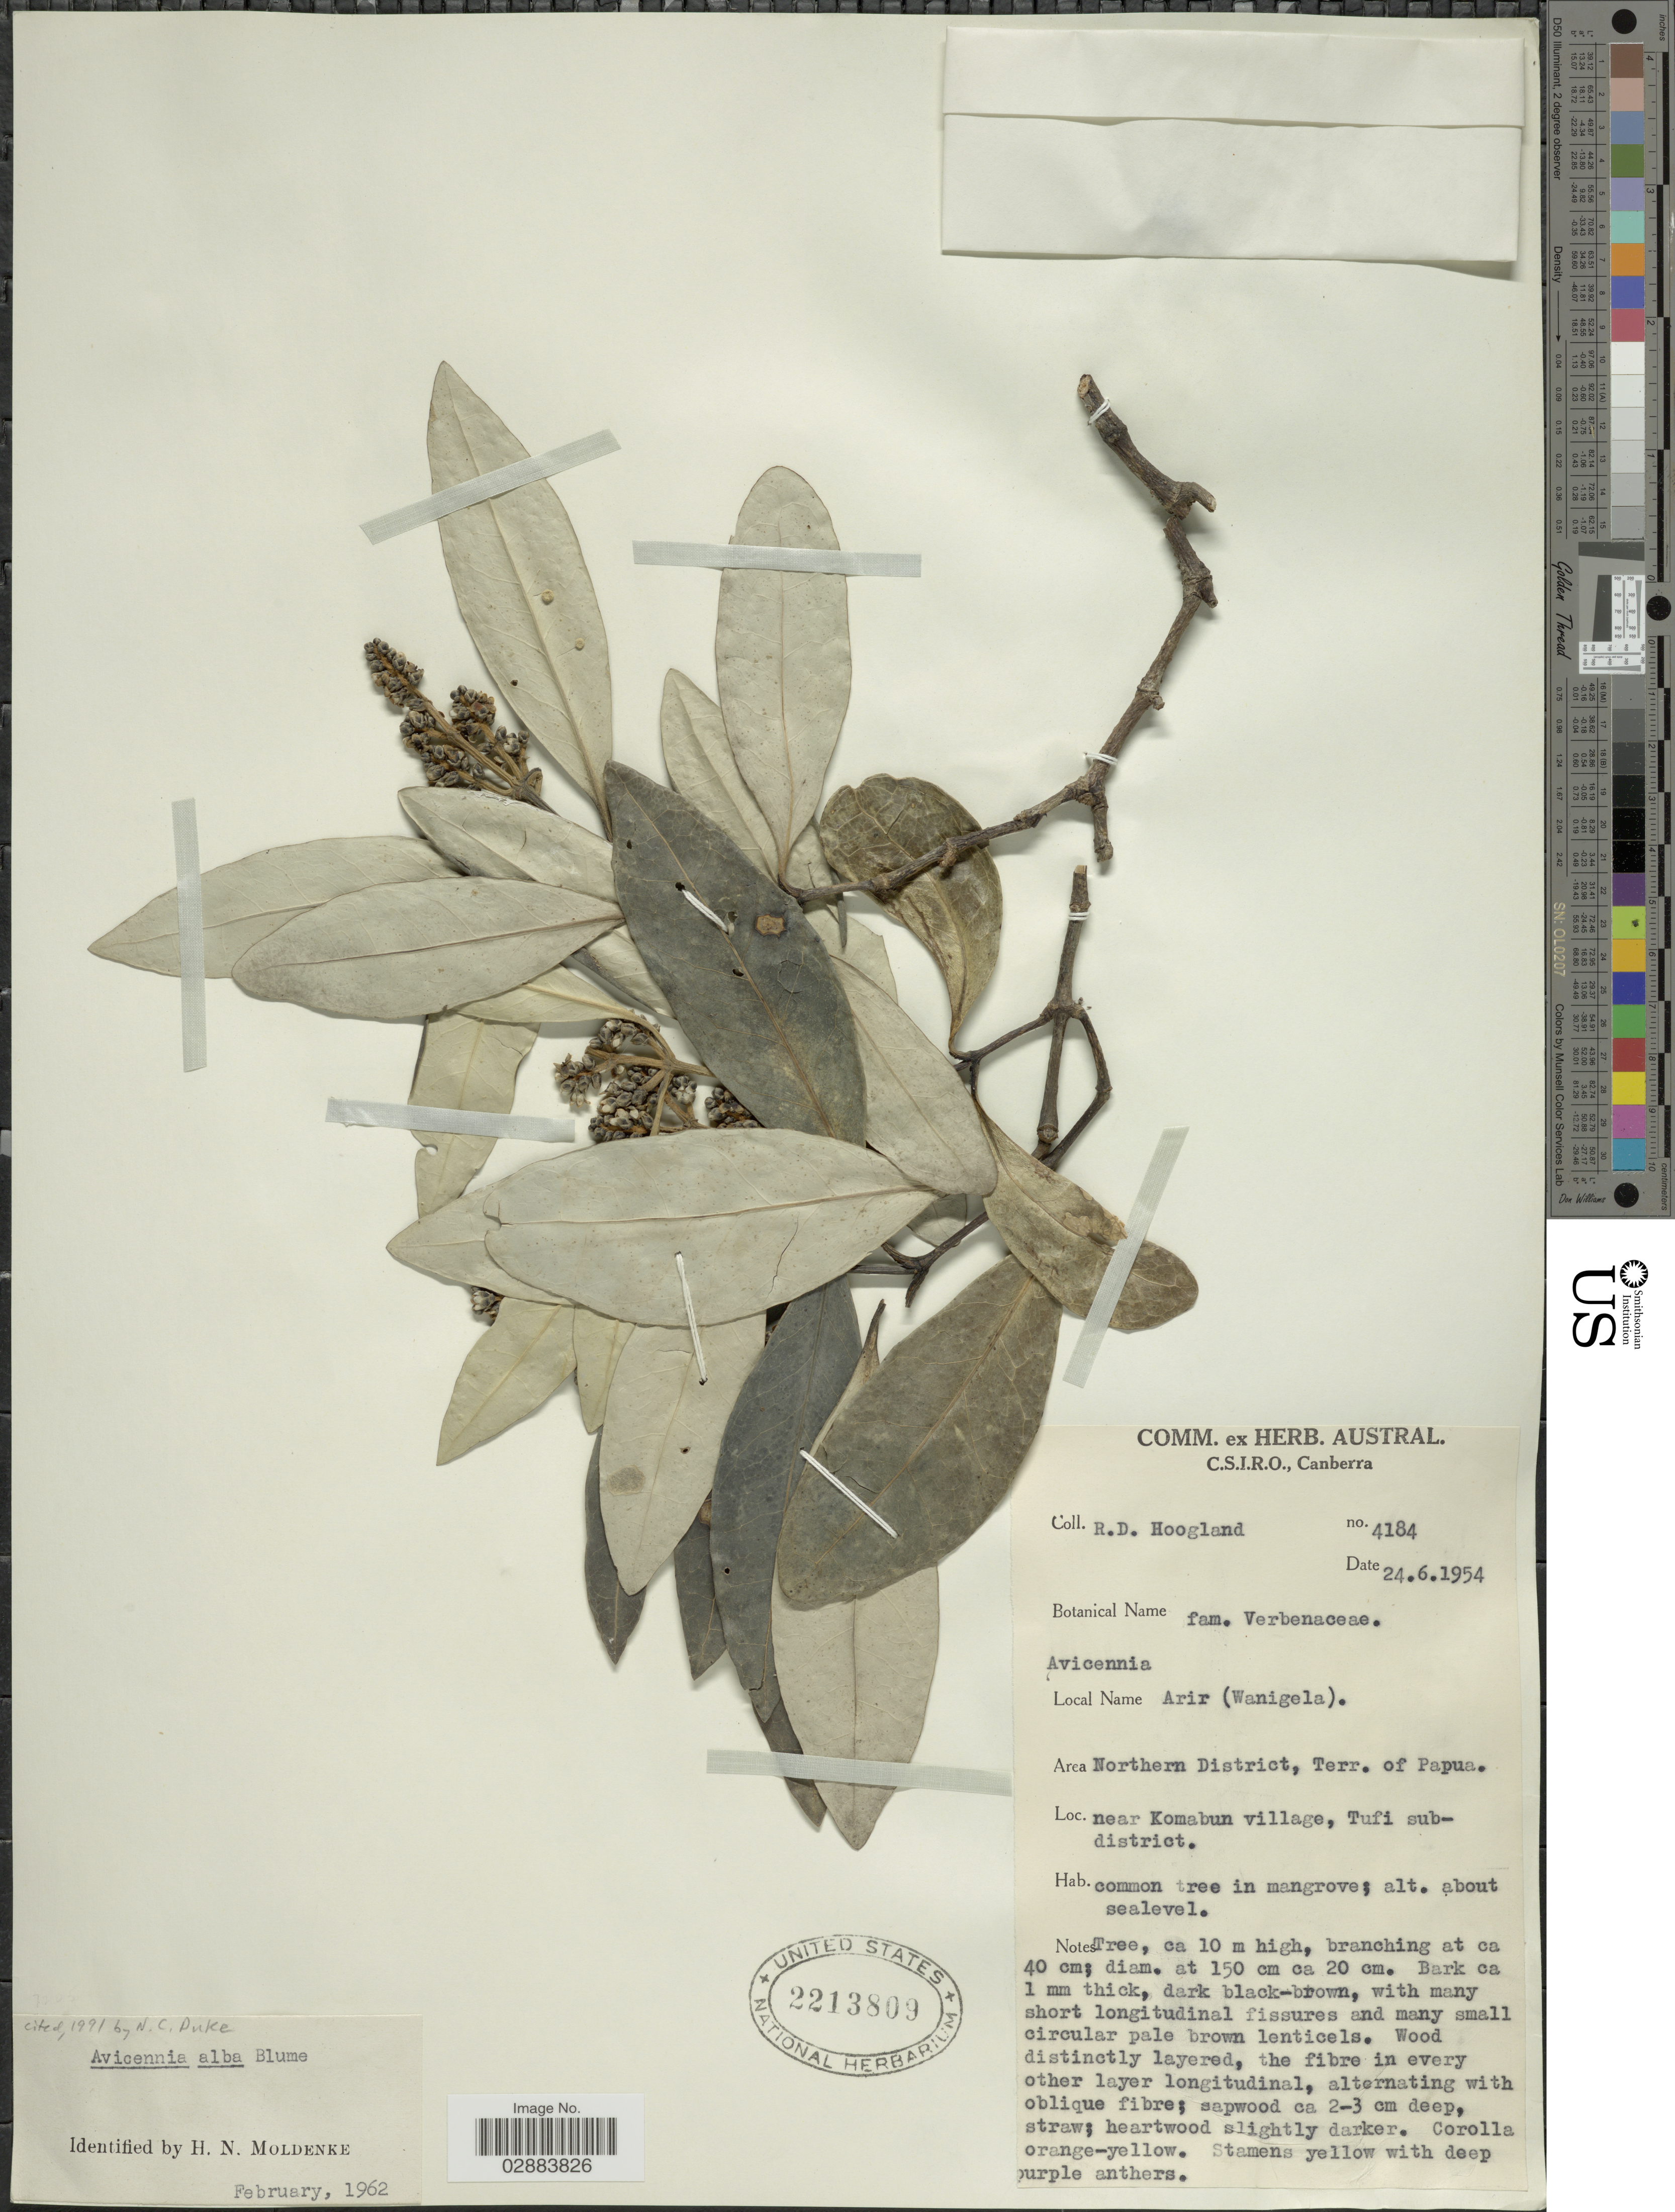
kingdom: Plantae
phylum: Tracheophyta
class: Magnoliopsida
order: Lamiales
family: Acanthaceae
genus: Avicennia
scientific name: Avicennia alba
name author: Blume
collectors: R. D. Hoogland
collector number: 4184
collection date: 1954-06-24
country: Papua New Guinea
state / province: Northern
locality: Northern District, Terr. of Papua. Near Komabun village, Tufi subdistrict.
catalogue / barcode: US 2213809